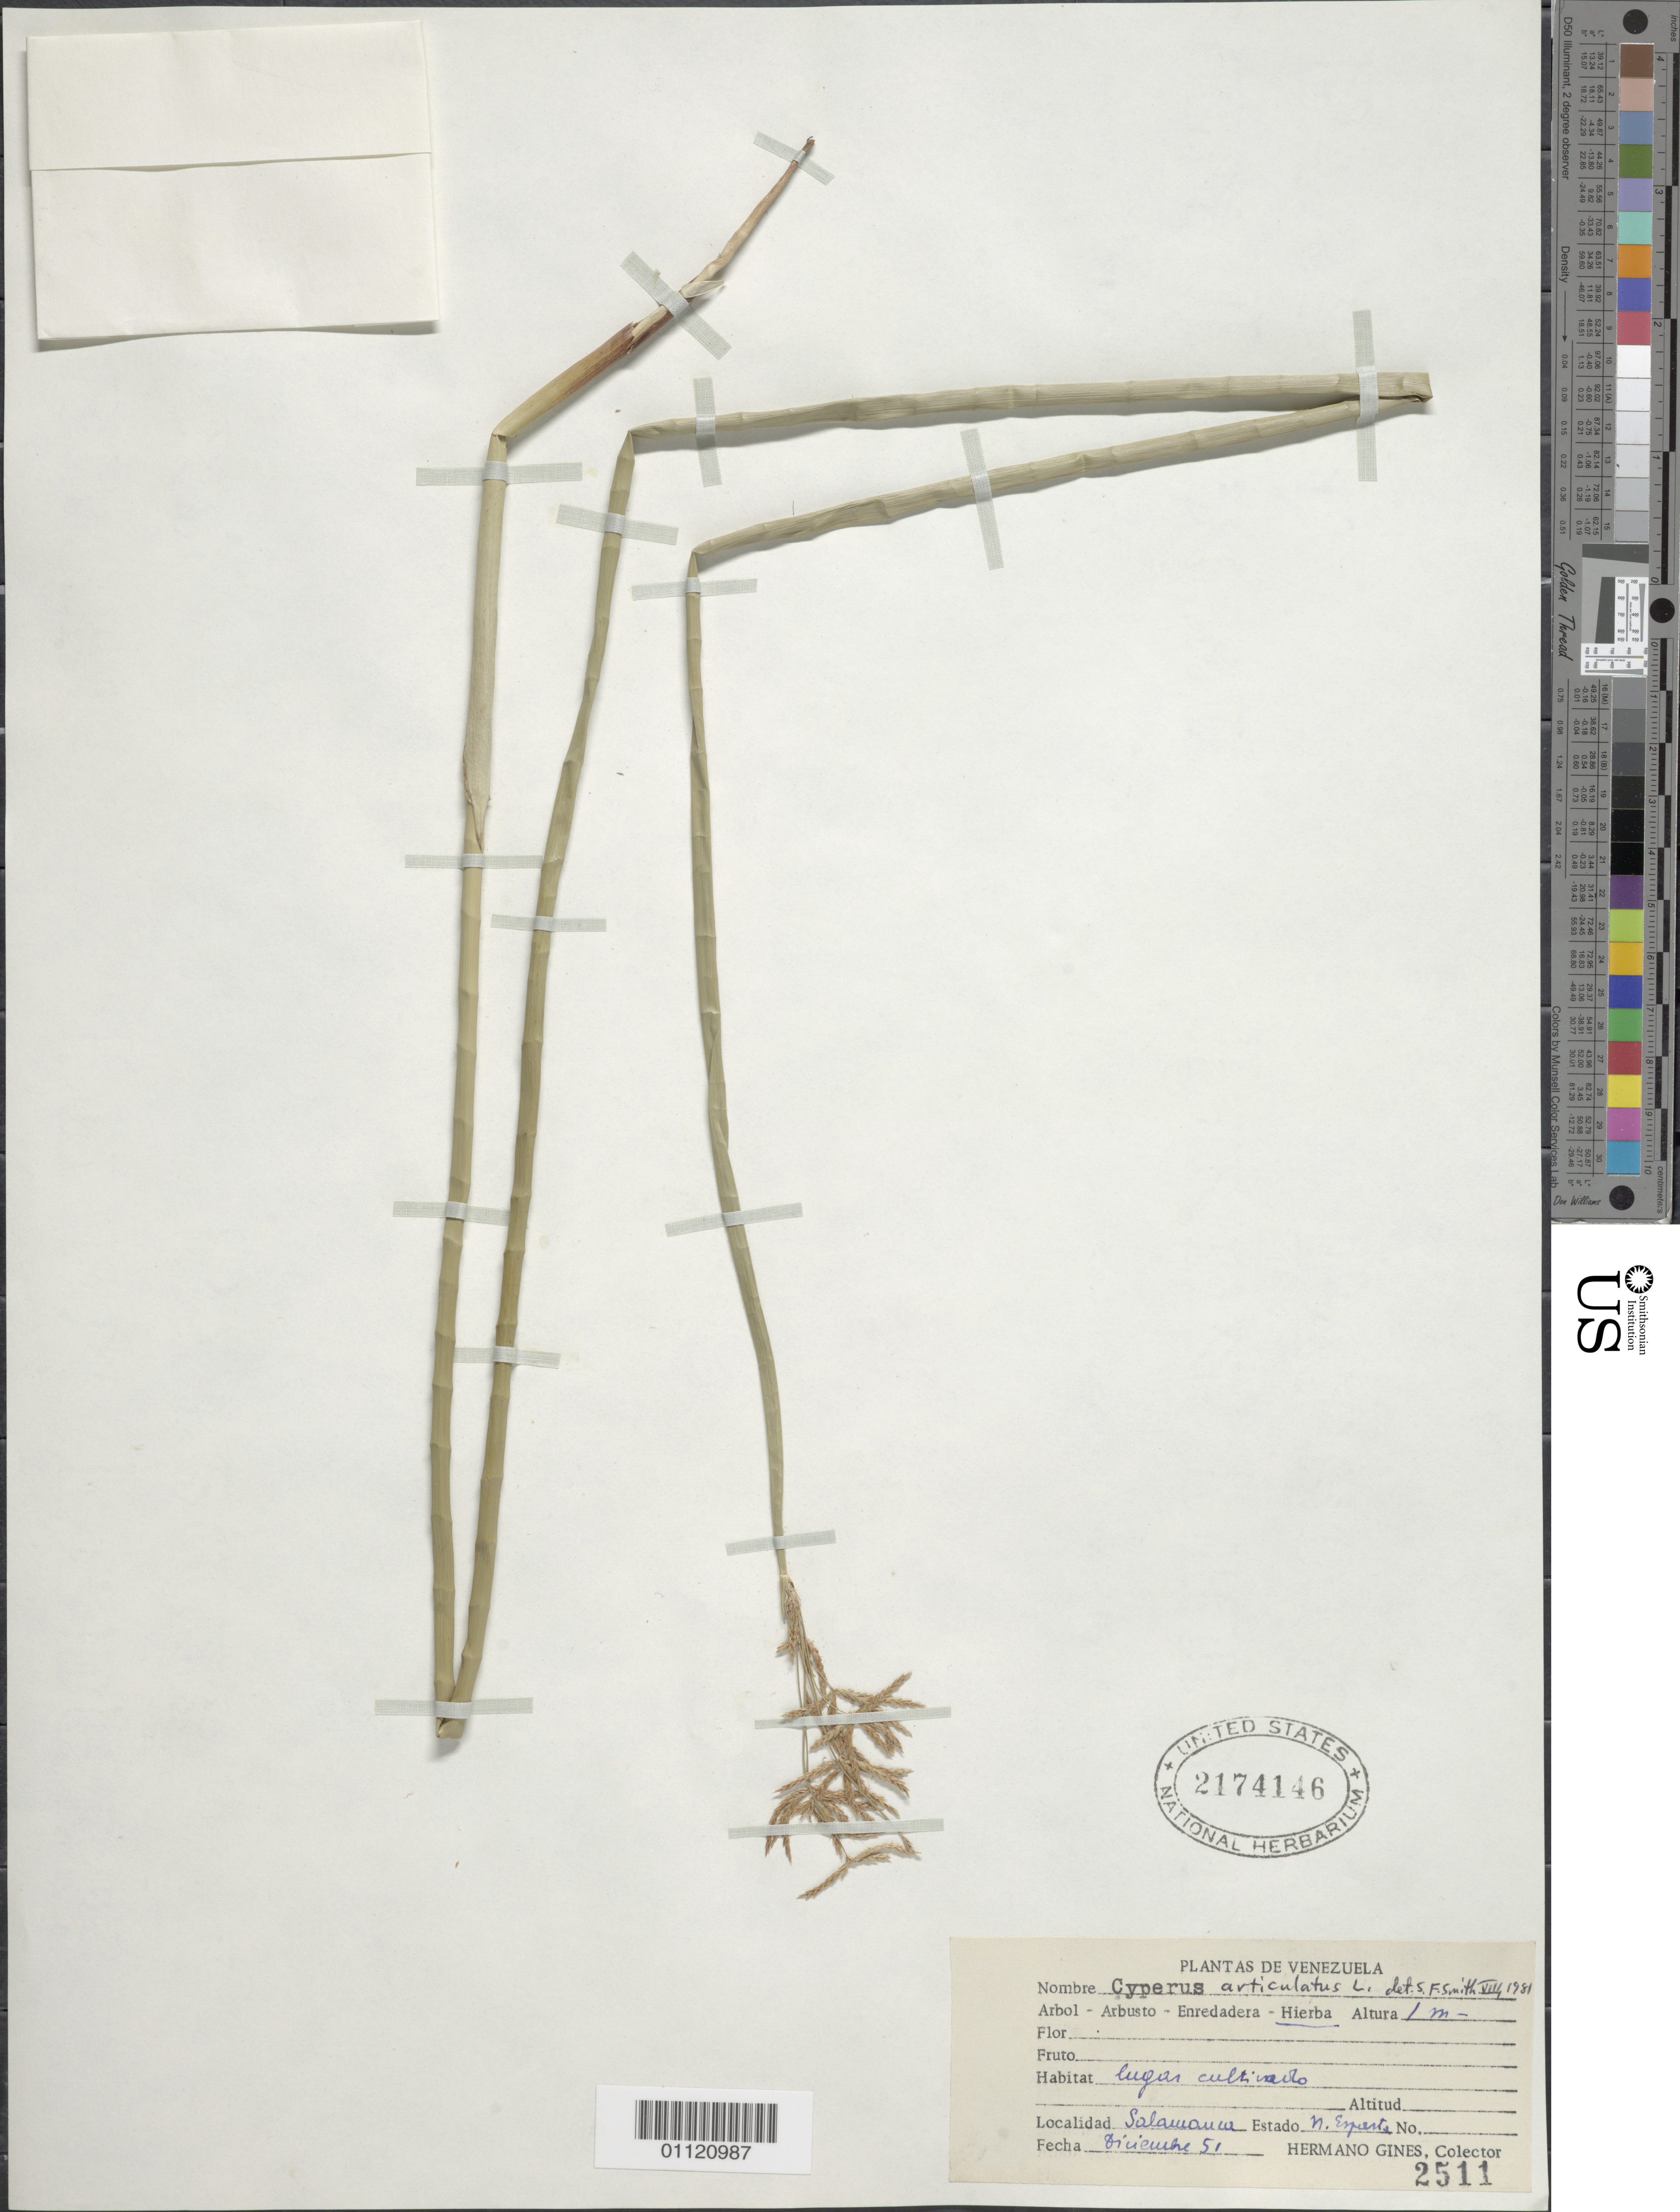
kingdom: Plantae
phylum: Tracheophyta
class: Liliopsida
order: Poales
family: Cyperaceae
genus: Cyperus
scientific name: Cyperus articulatus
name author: L.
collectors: Bro. Gines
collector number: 2511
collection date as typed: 01 Dec 1951 to 31 Dec 1951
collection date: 1951-12-01/1951-12-31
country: Venezuela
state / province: Nueva Esparta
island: Margarita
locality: Salamanca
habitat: cultivated place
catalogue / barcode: US 2174146